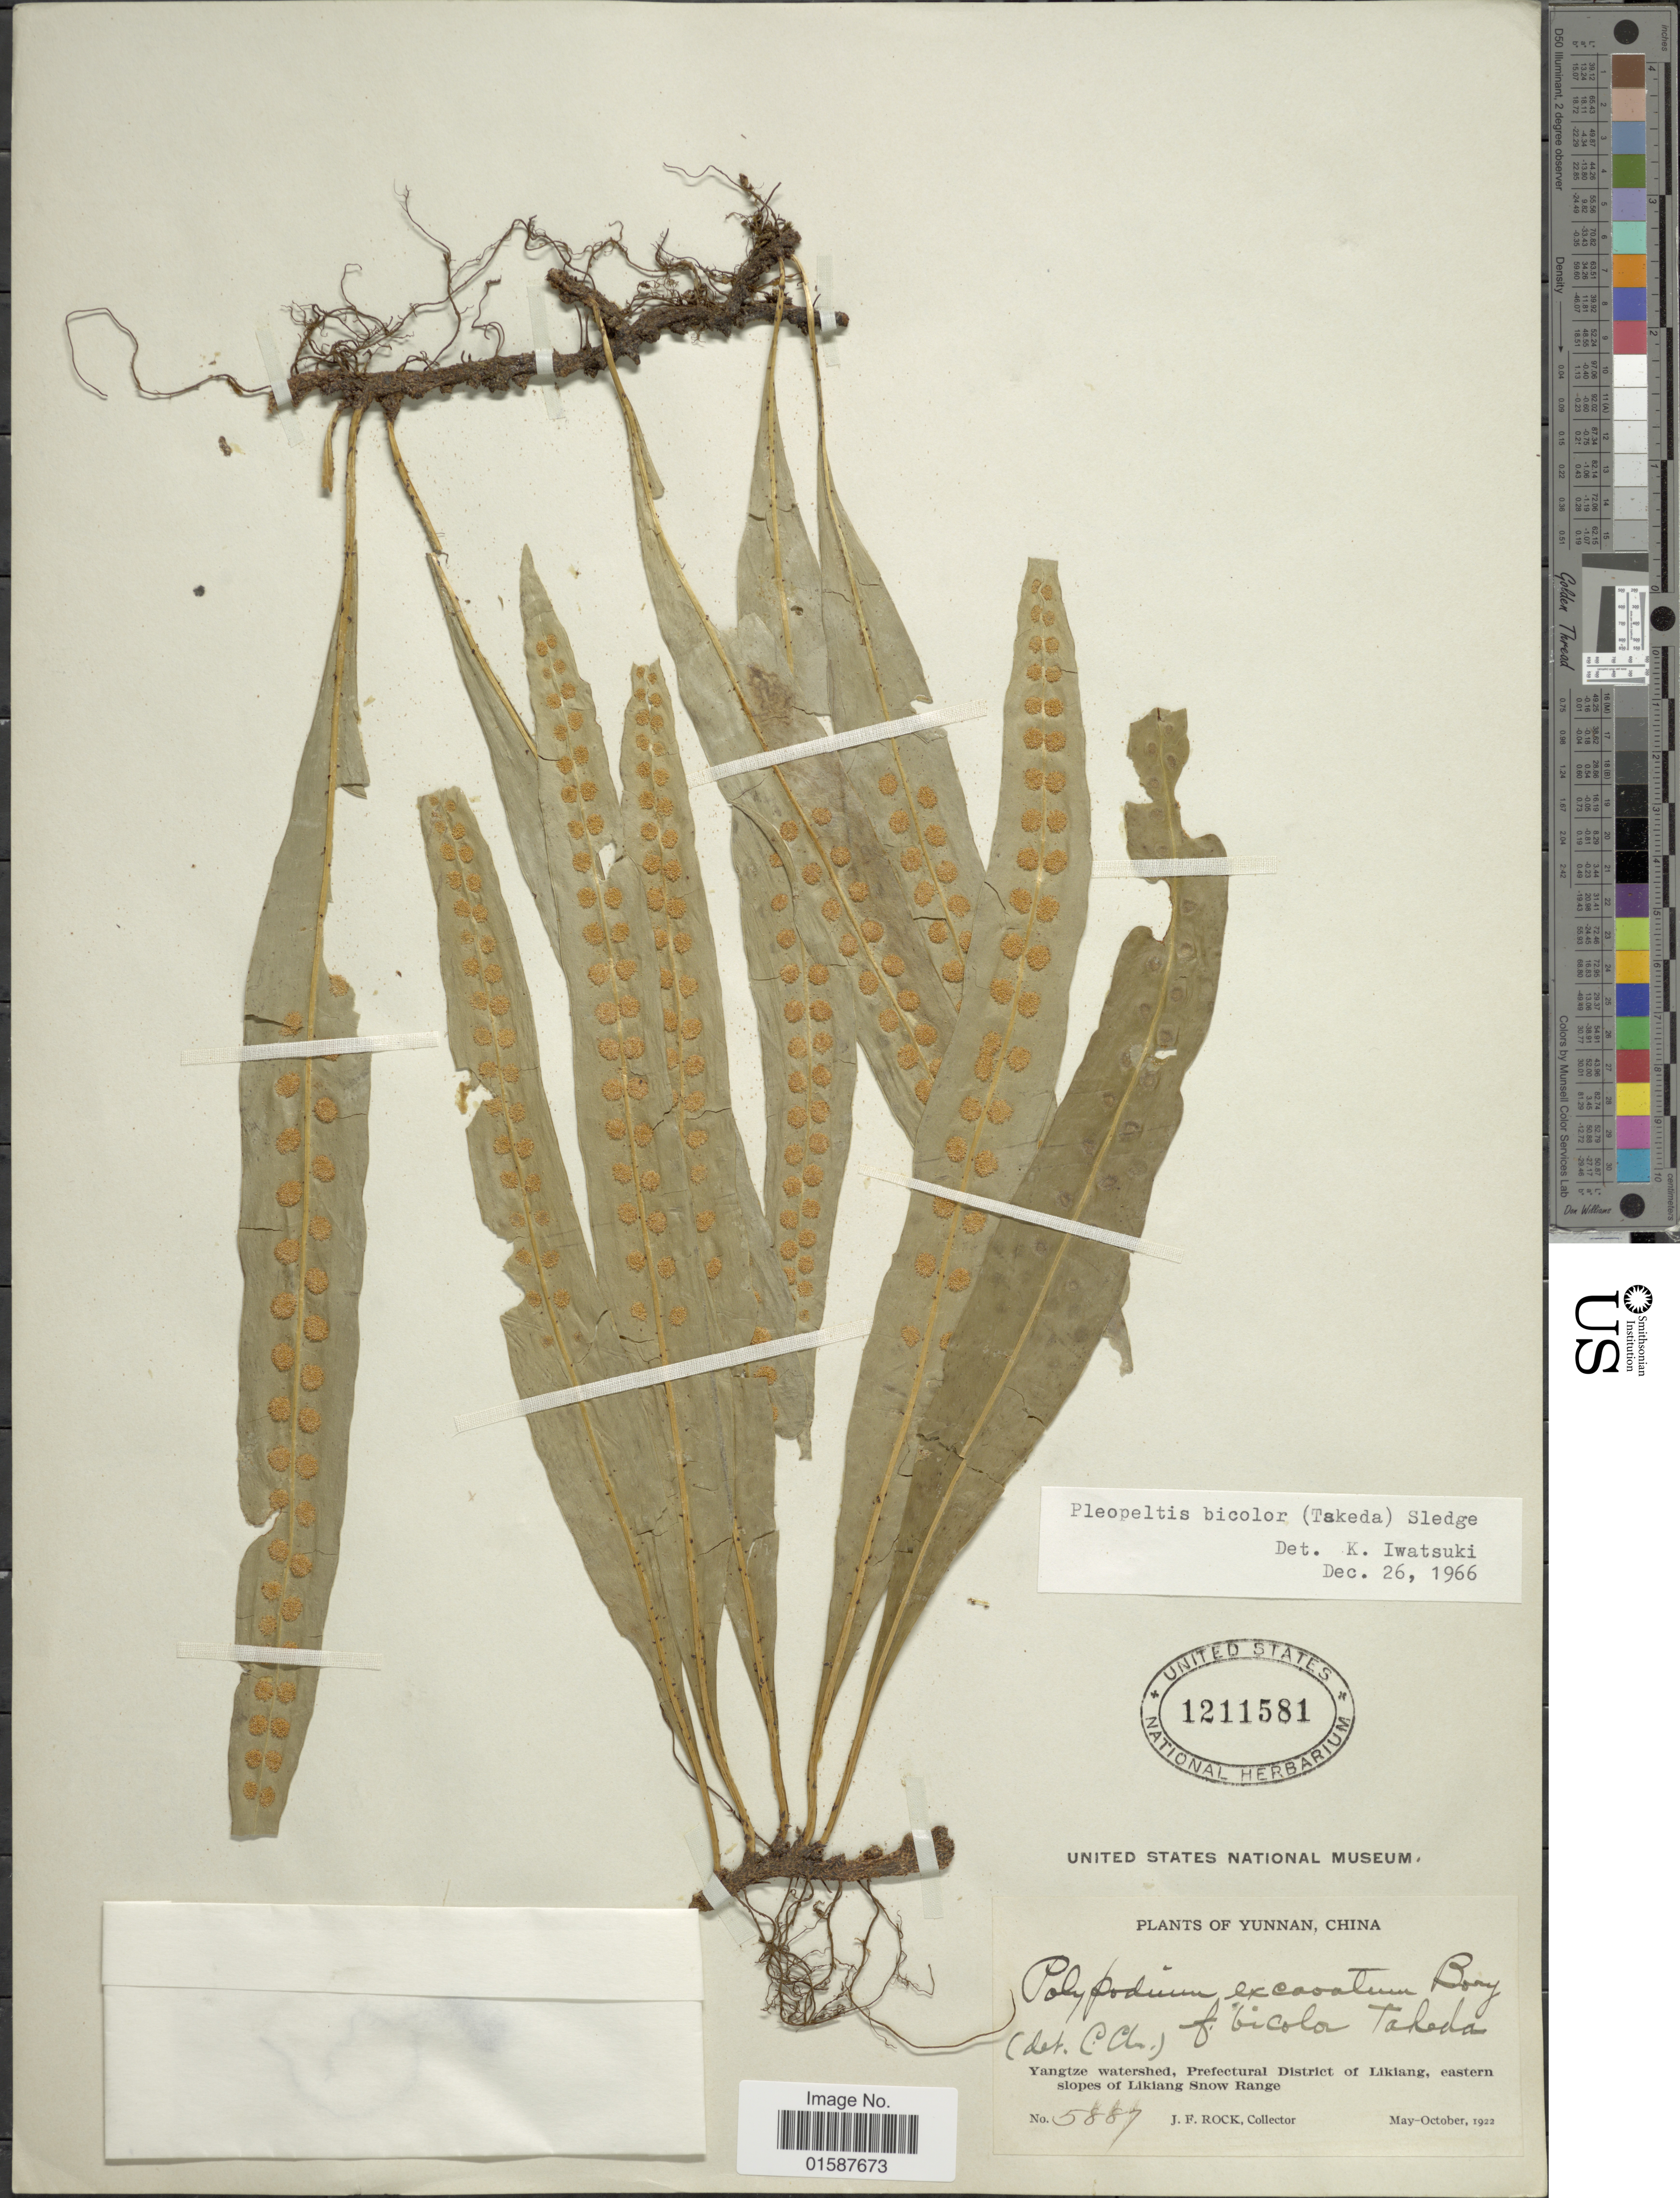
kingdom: Plantae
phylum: Tracheophyta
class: Polypodiopsida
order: Polypodiales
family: Polypodiaceae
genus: Lepisorus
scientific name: Lepisorus bicolor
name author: (Takeda) Ching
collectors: J. Rock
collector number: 5887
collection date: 1922-05/1922-10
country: China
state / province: Yunnan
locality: Yunnan, Yangtze watershed, Prefectural District of Likiang, eastern slopes of Likiang Snow Range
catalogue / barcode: US 1211581